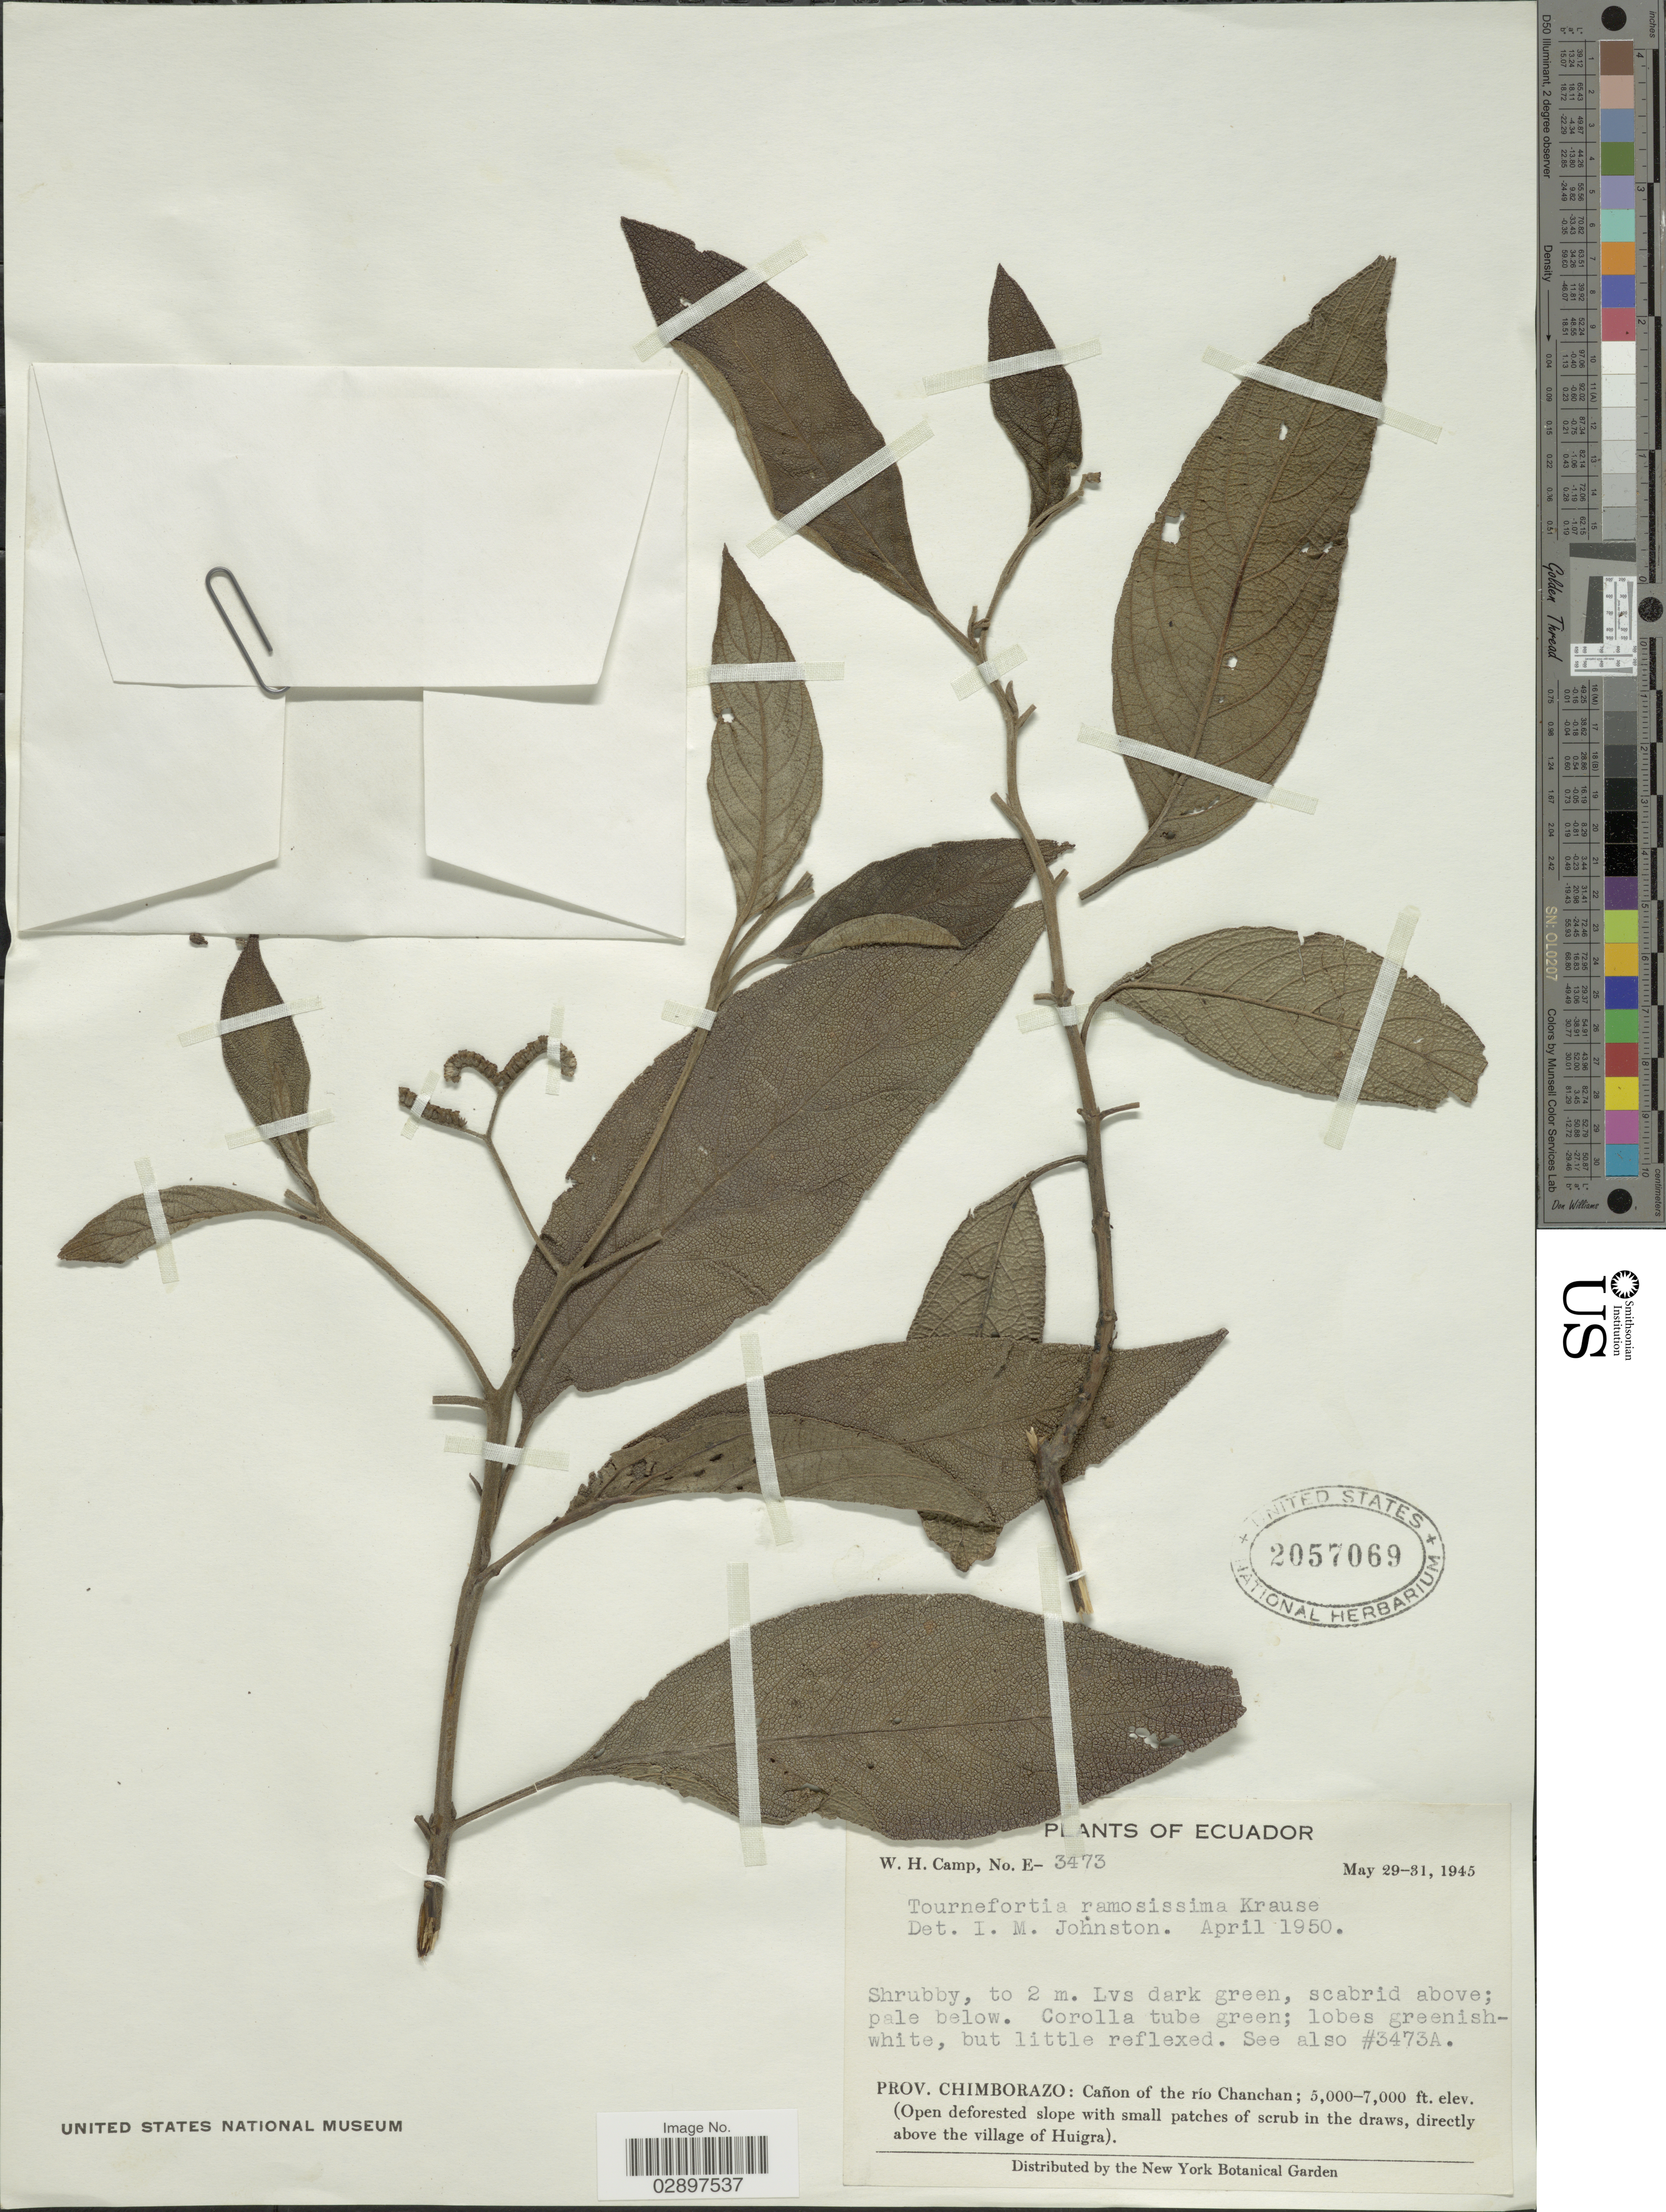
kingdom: Plantae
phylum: Tracheophyta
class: Magnoliopsida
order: Boraginales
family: Heliotropiaceae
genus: Tournefortia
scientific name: Tournefortia ramosissima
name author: K. Krause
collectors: W. H. Camp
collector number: E-3473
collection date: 1945-05-29/1945-05-31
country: Ecuador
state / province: Chimborazo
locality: Cañon of the río Chanchan (Open deforested slope with small patches of scrub in the draws, directly above the village of Huigra).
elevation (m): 1524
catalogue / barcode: US 2057069